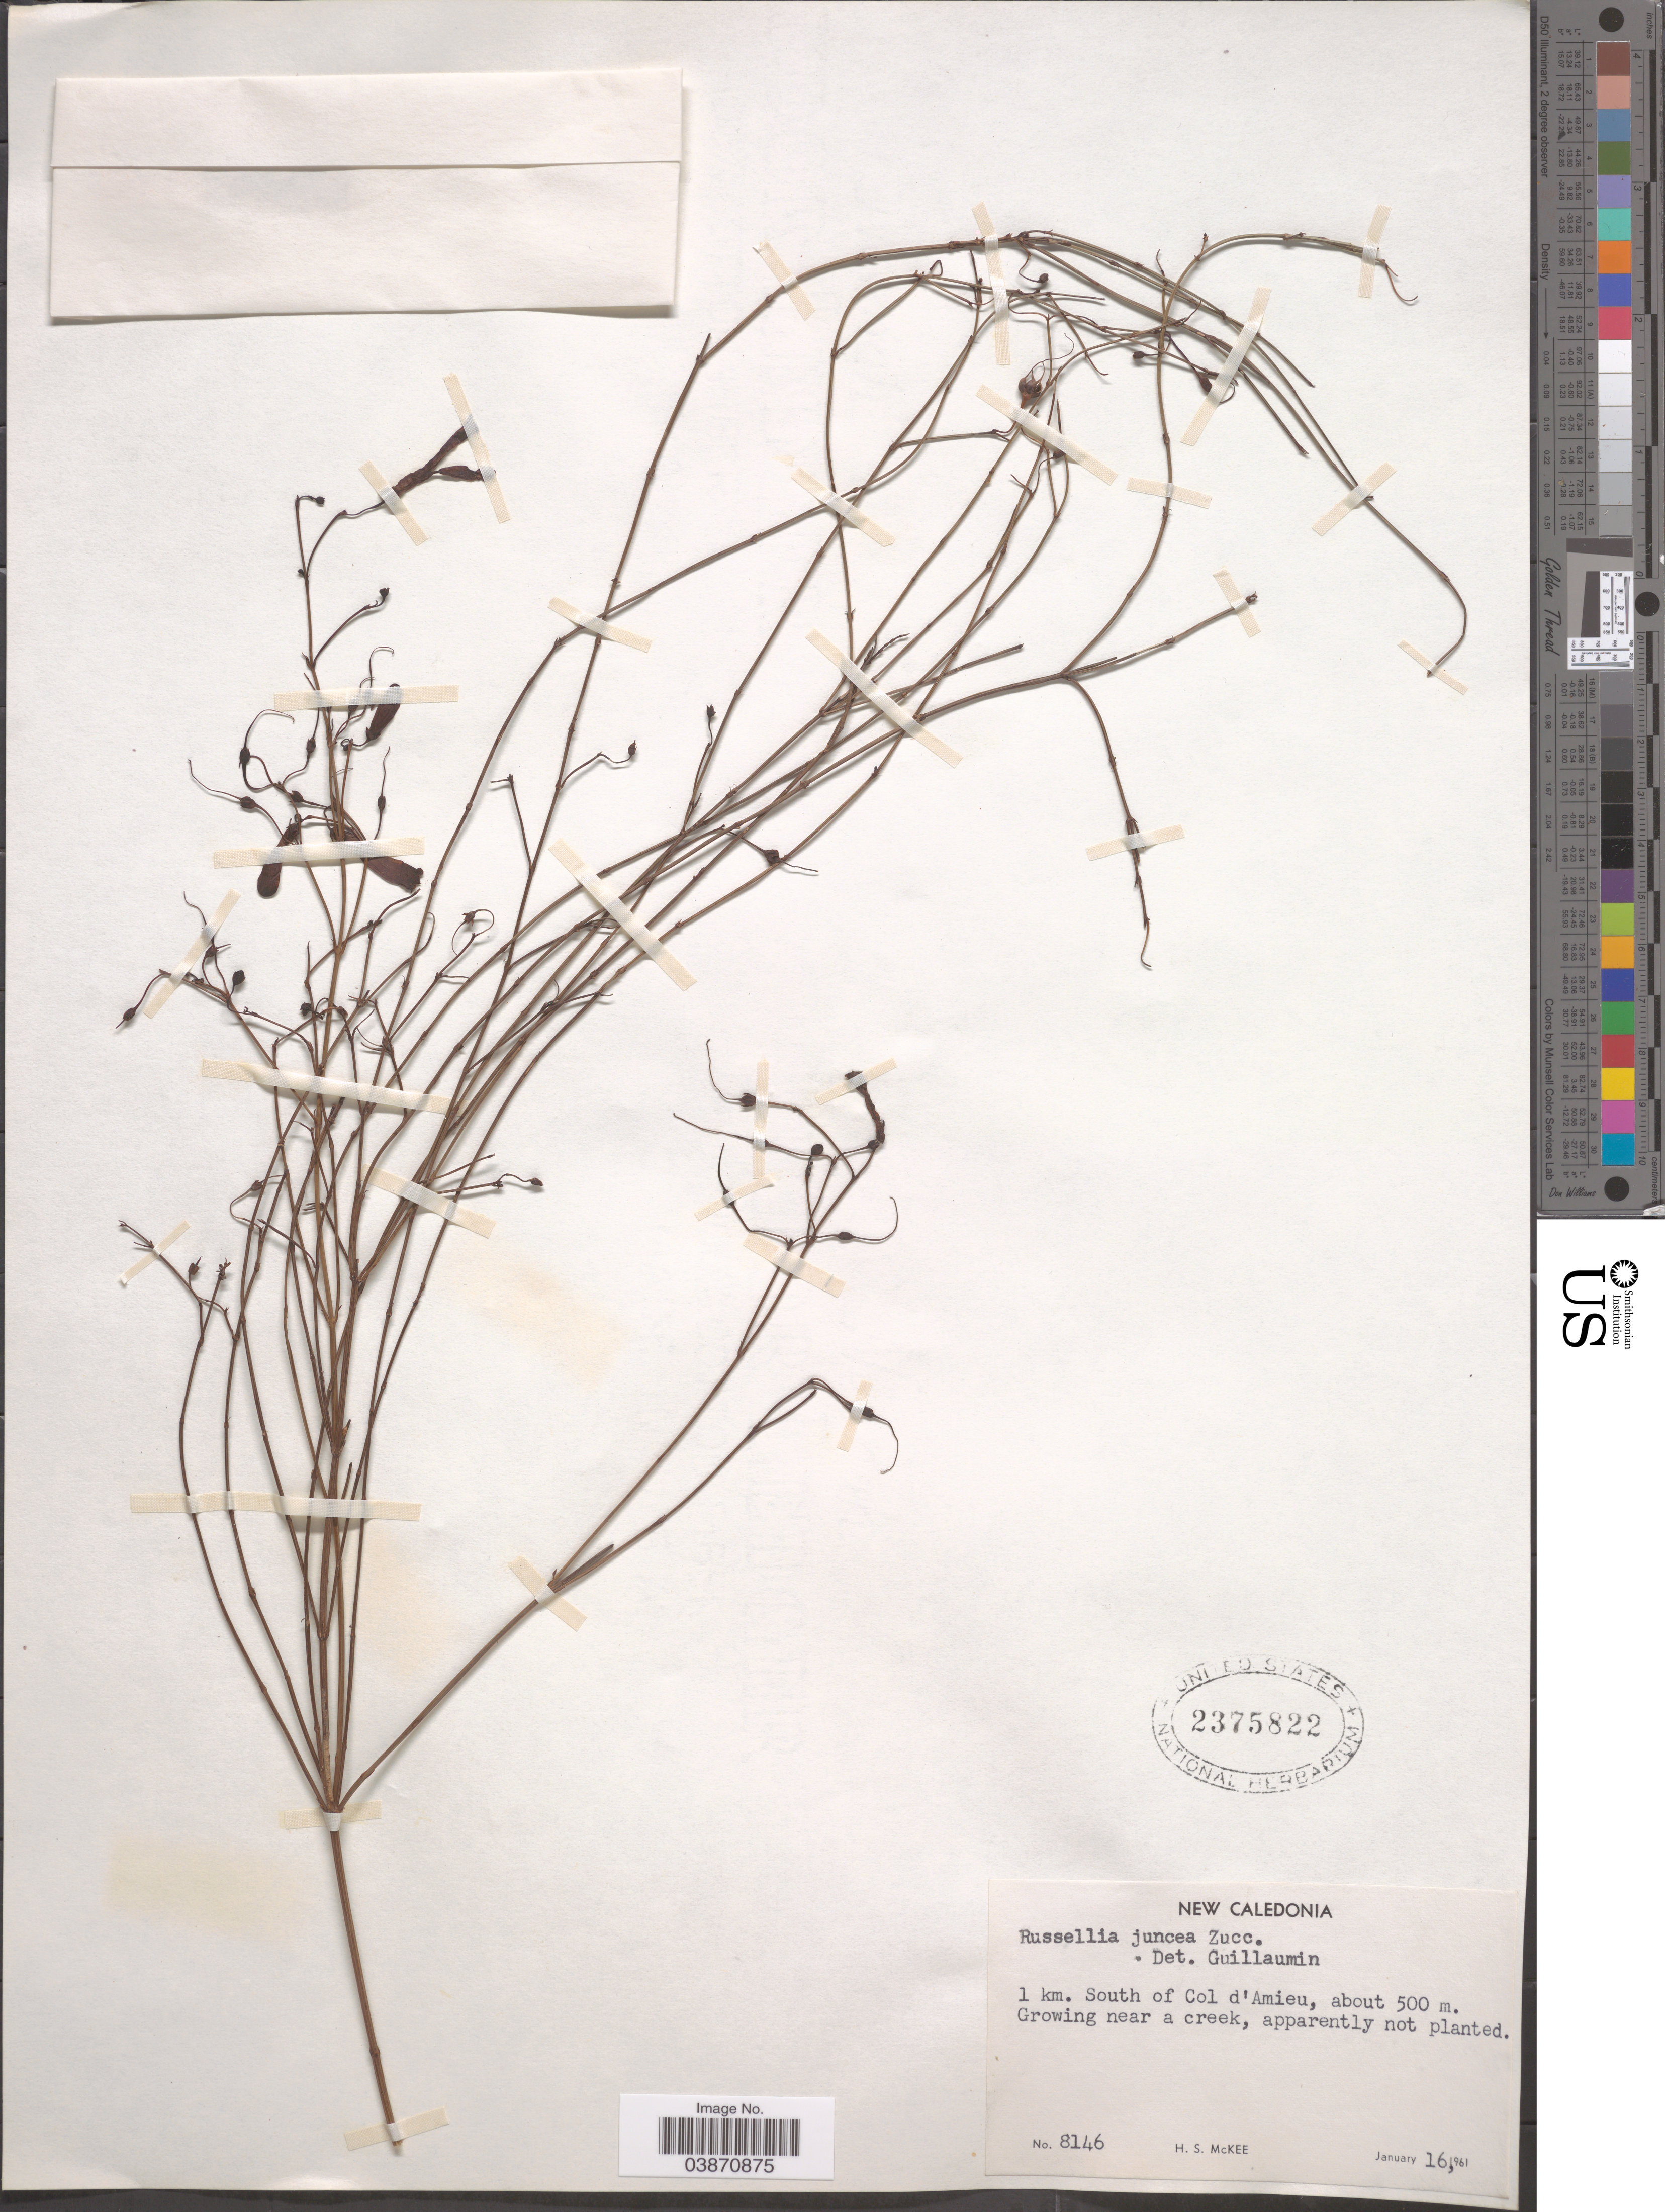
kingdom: Plantae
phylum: Tracheophyta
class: Magnoliopsida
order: Lamiales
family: Plantaginaceae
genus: Russelia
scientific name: Russelia equisetiformis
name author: Schltdl. & Cham.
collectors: H. S. McKee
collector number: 8146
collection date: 1961-01-16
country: New Caledonia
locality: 1 km. South of Col d'Amieu. Near a creek.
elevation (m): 500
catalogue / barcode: US 2375822